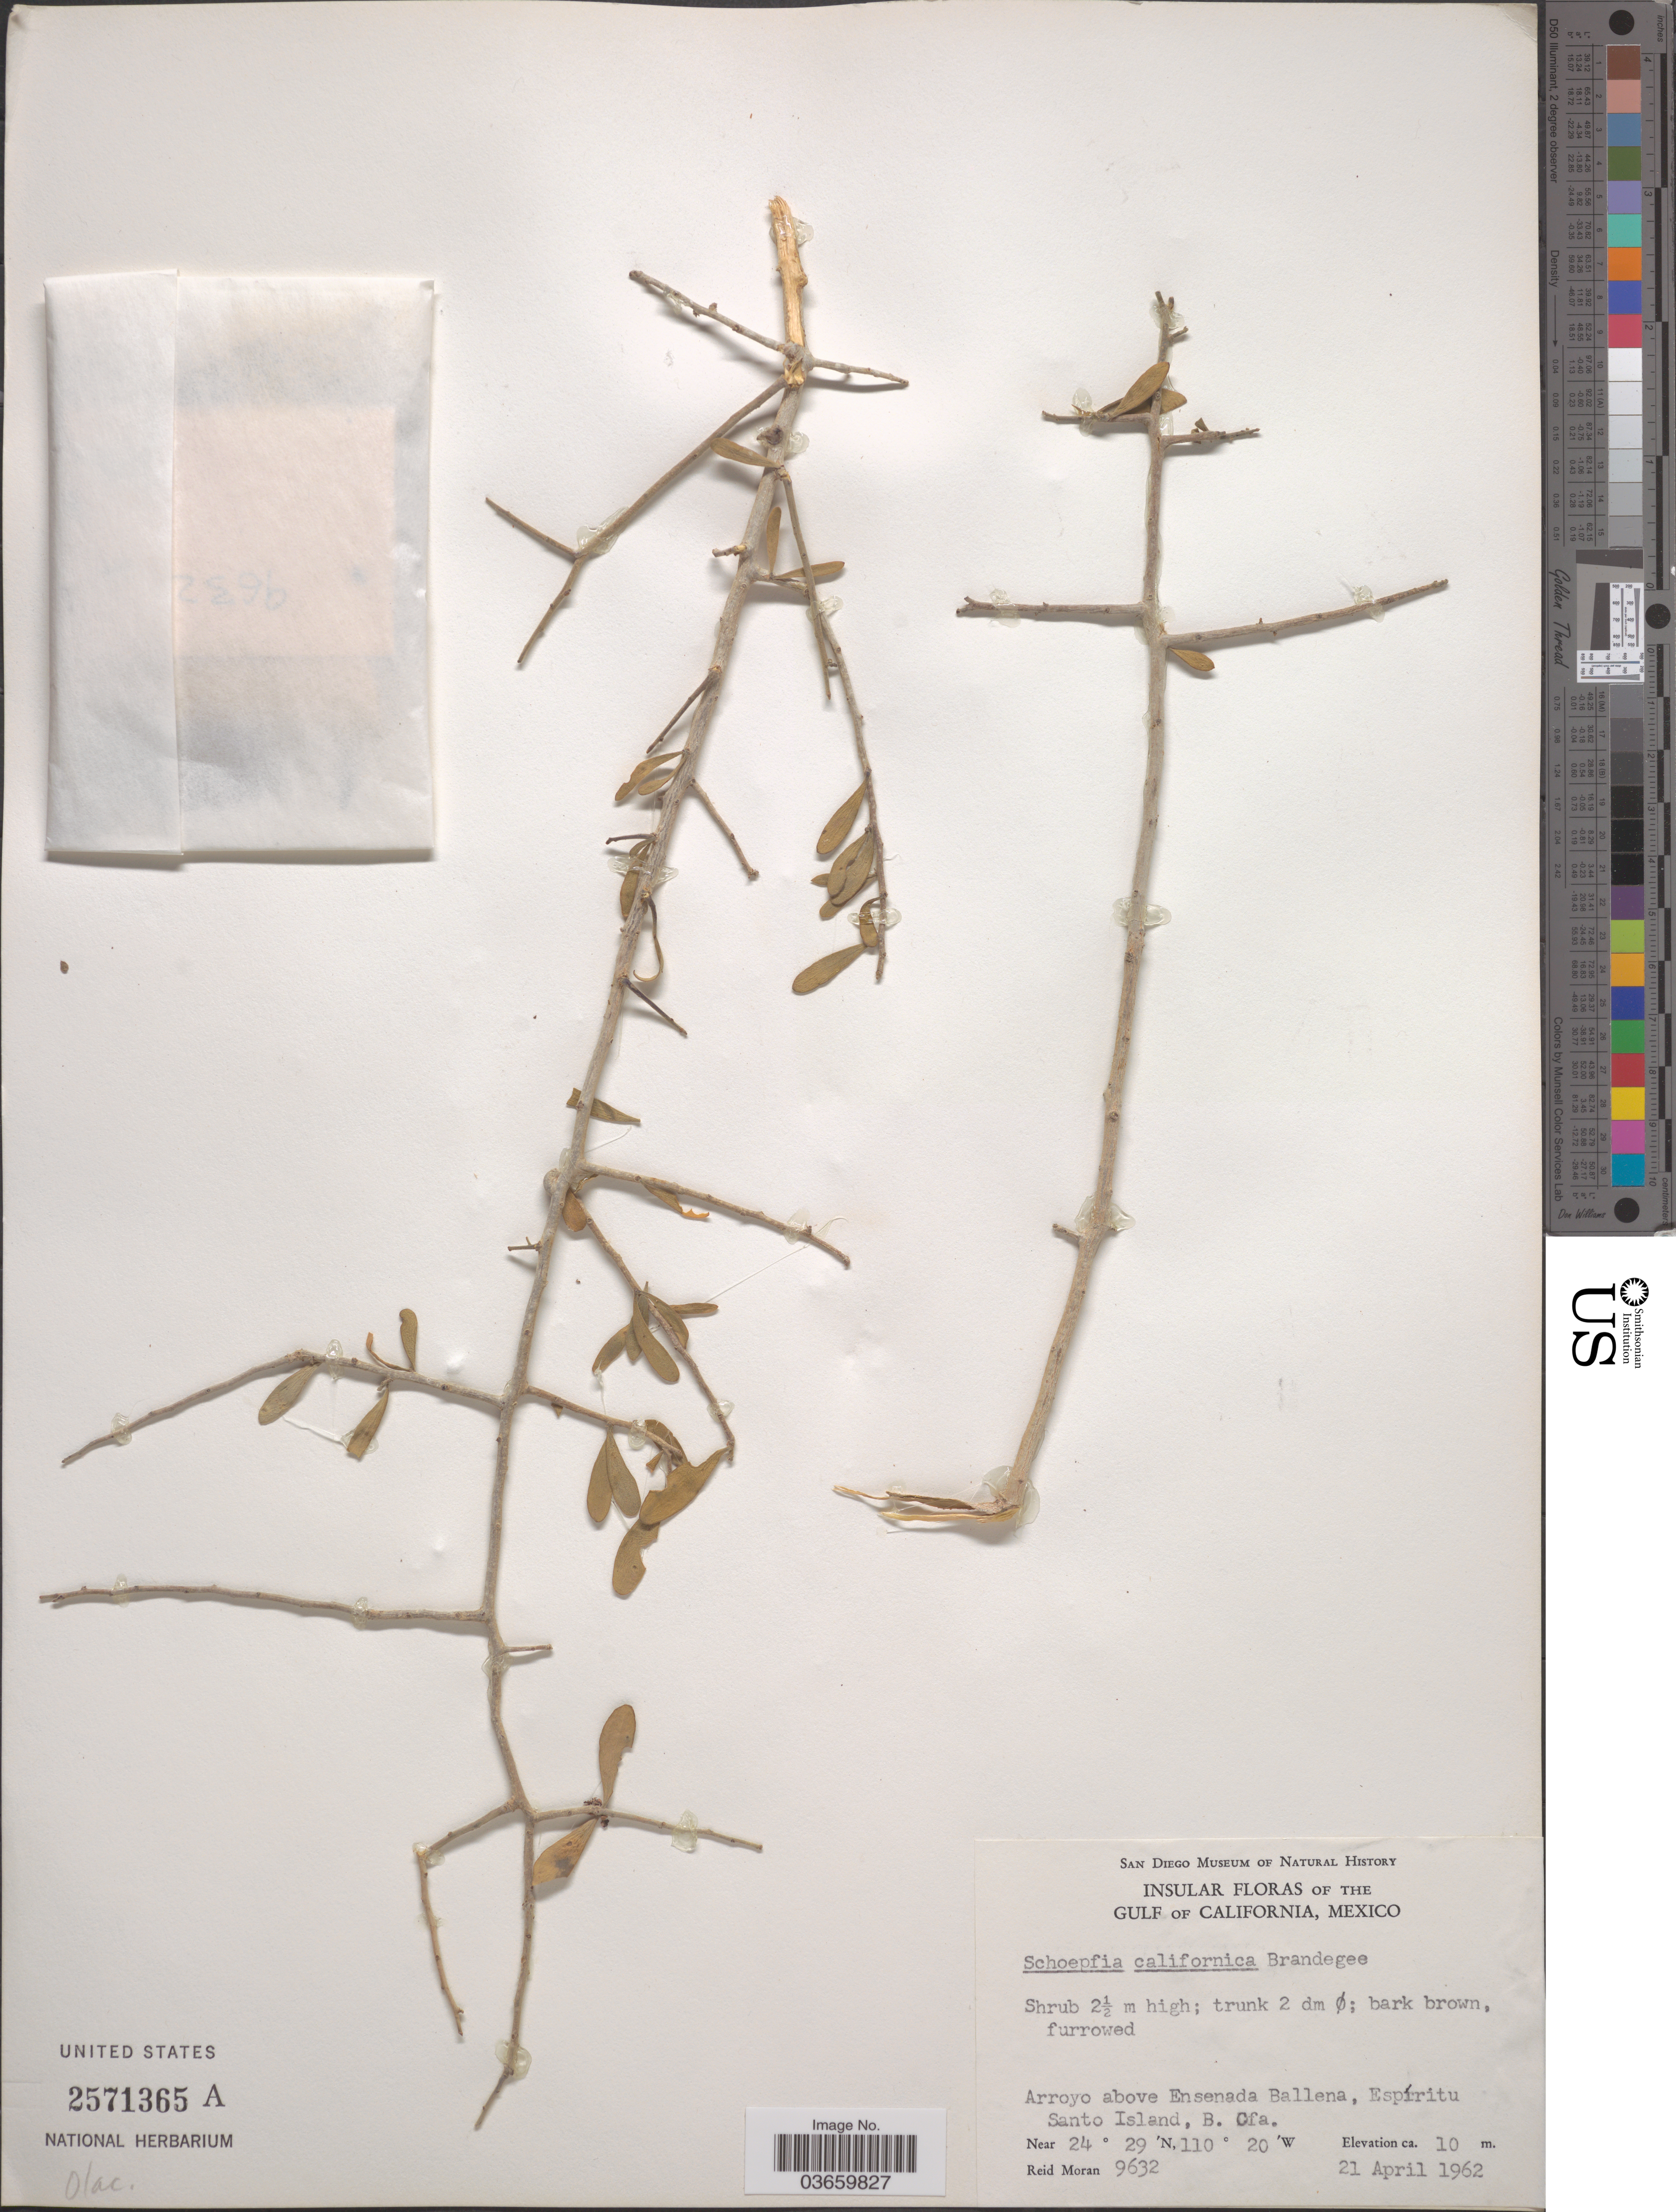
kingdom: Plantae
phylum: Tracheophyta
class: Magnoliopsida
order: Santalales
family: Schoepfiaceae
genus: Schoepfia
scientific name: Schoepfia californica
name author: Brandegee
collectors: R. Moran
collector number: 9632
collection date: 1962-04-21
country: Mexico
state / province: Baja California Sur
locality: Gulf of California. Arroyo above Ensenada Ballena, Espíritu Santo Island.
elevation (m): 10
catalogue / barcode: US 2571365A